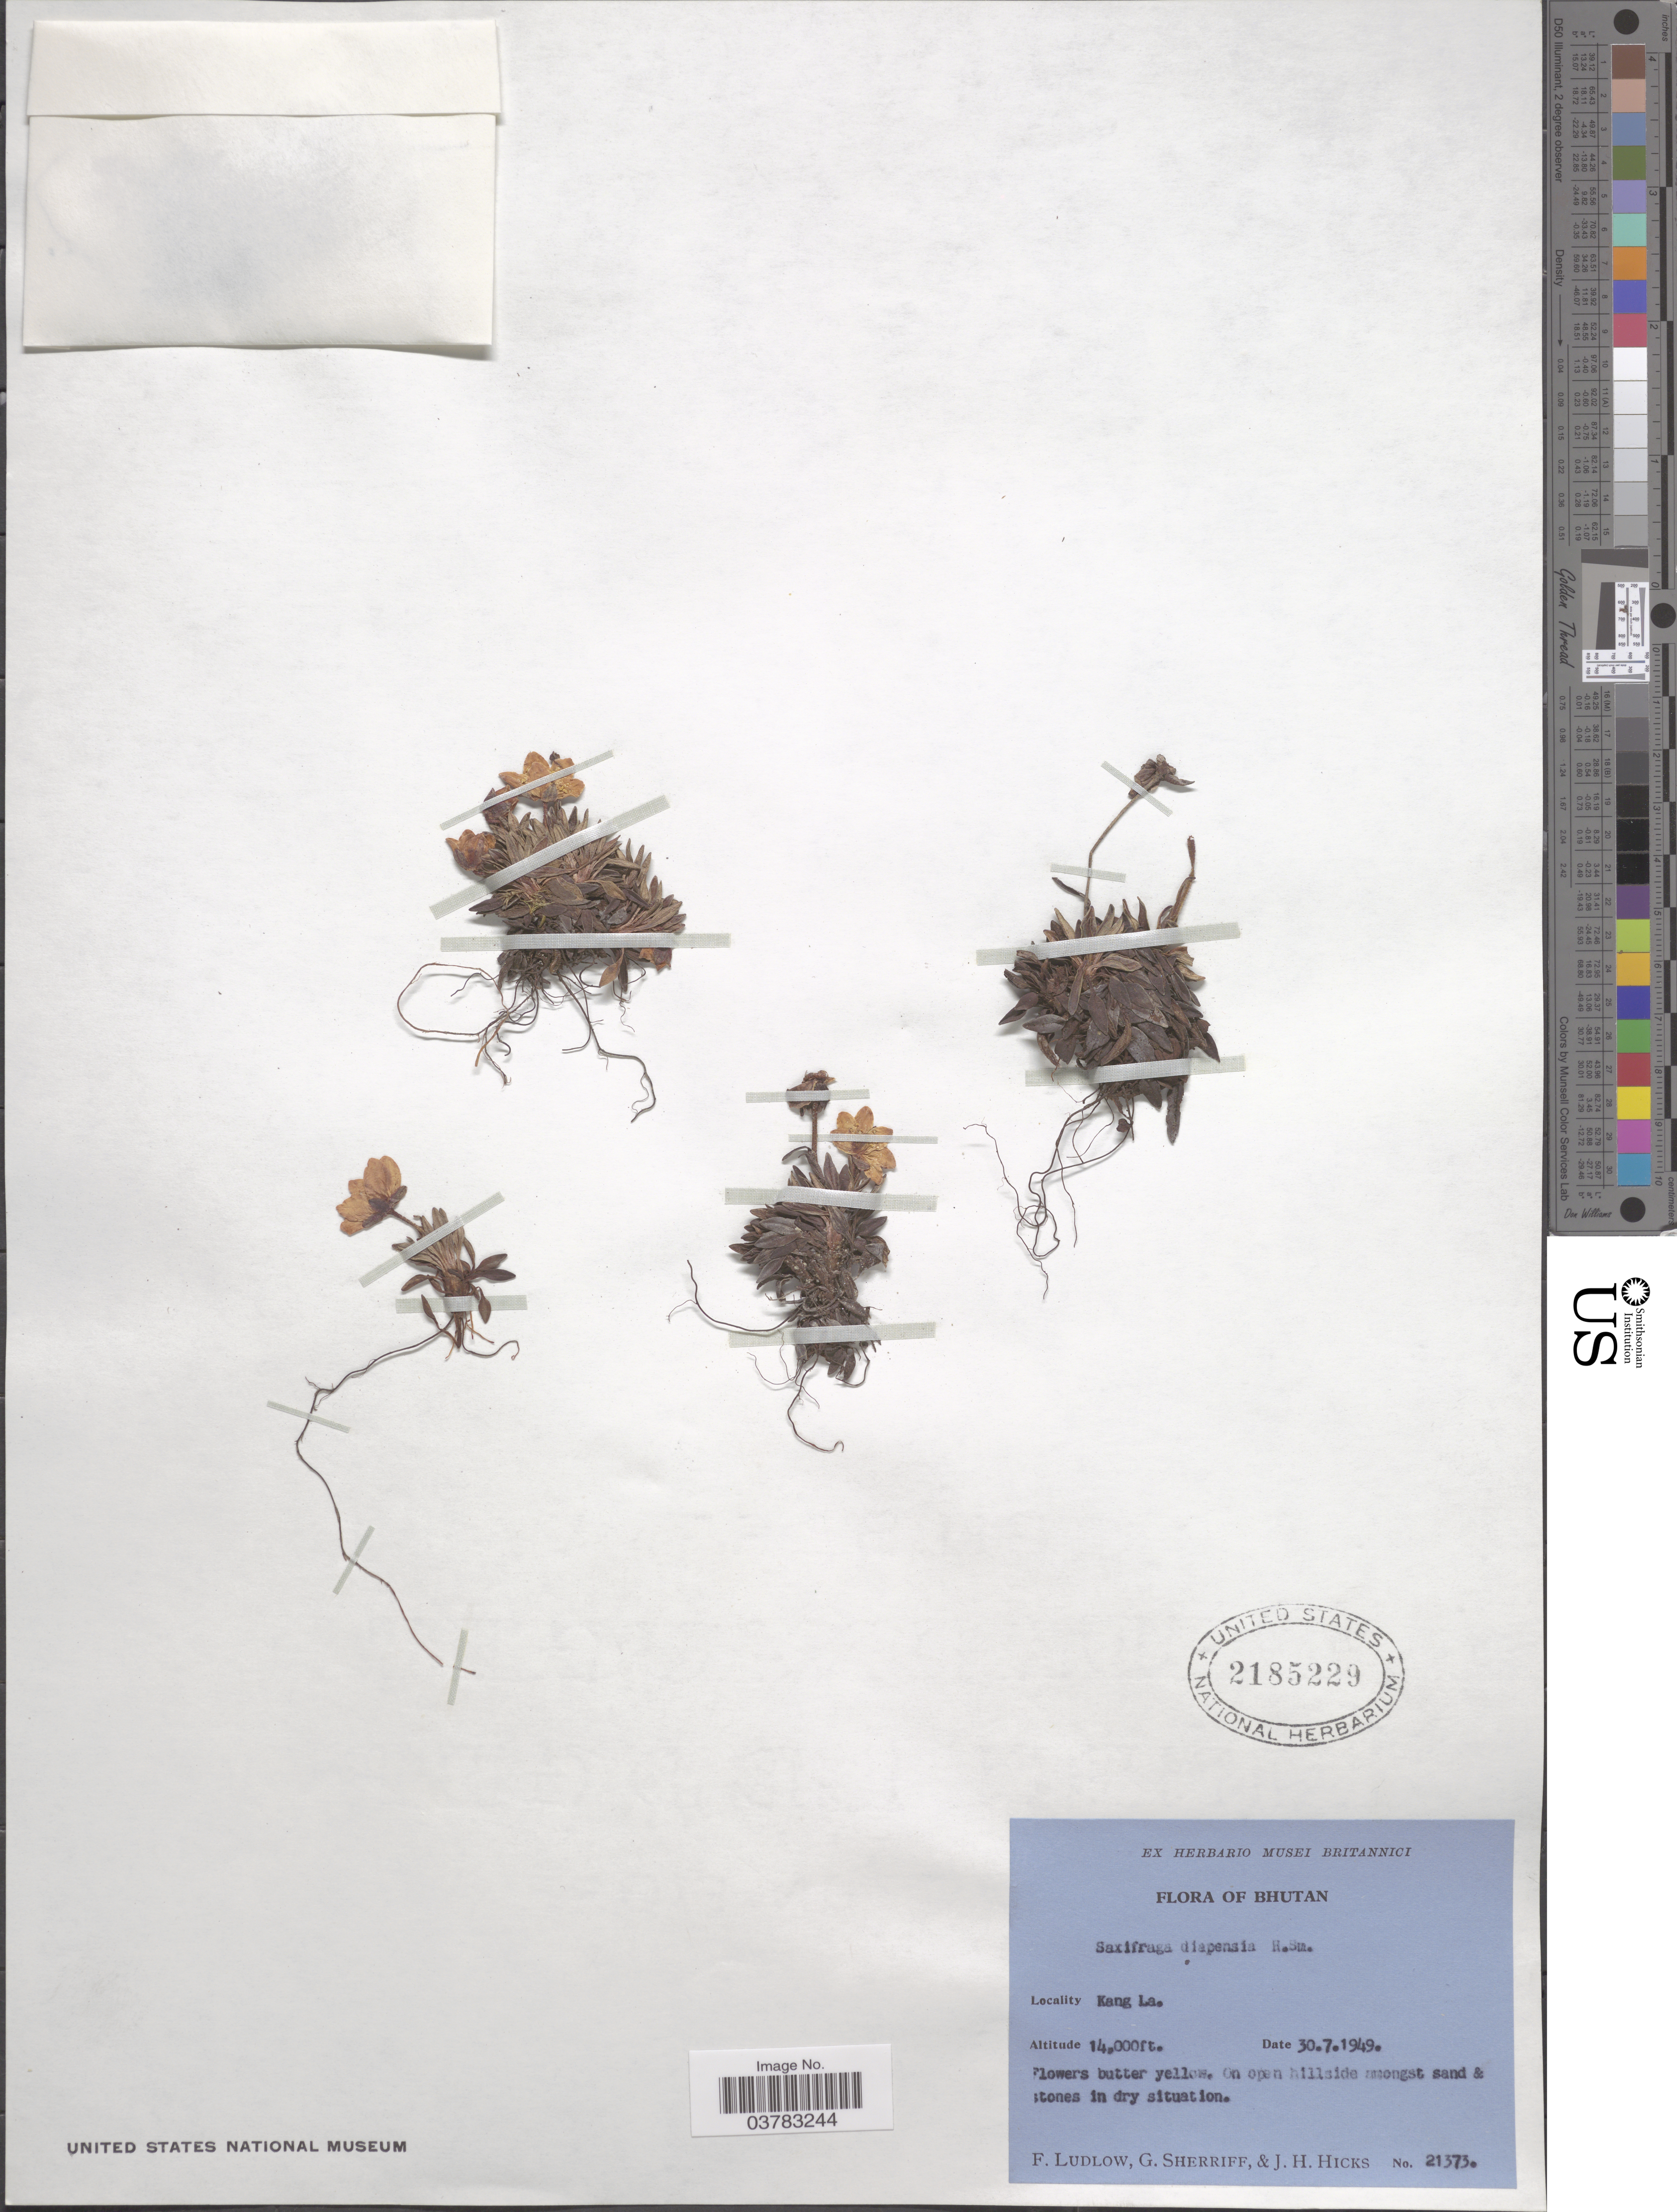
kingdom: Plantae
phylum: Tracheophyta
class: Magnoliopsida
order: Saxifragales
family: Saxifragaceae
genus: Saxifraga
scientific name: Saxifraga diapensia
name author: Harry Sm.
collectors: F. Ludlow, G. Sherriff & J. H. Hicks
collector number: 21373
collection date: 1949-07-30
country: Bhutan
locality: Kang La.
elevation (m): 4267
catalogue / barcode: US 2185229